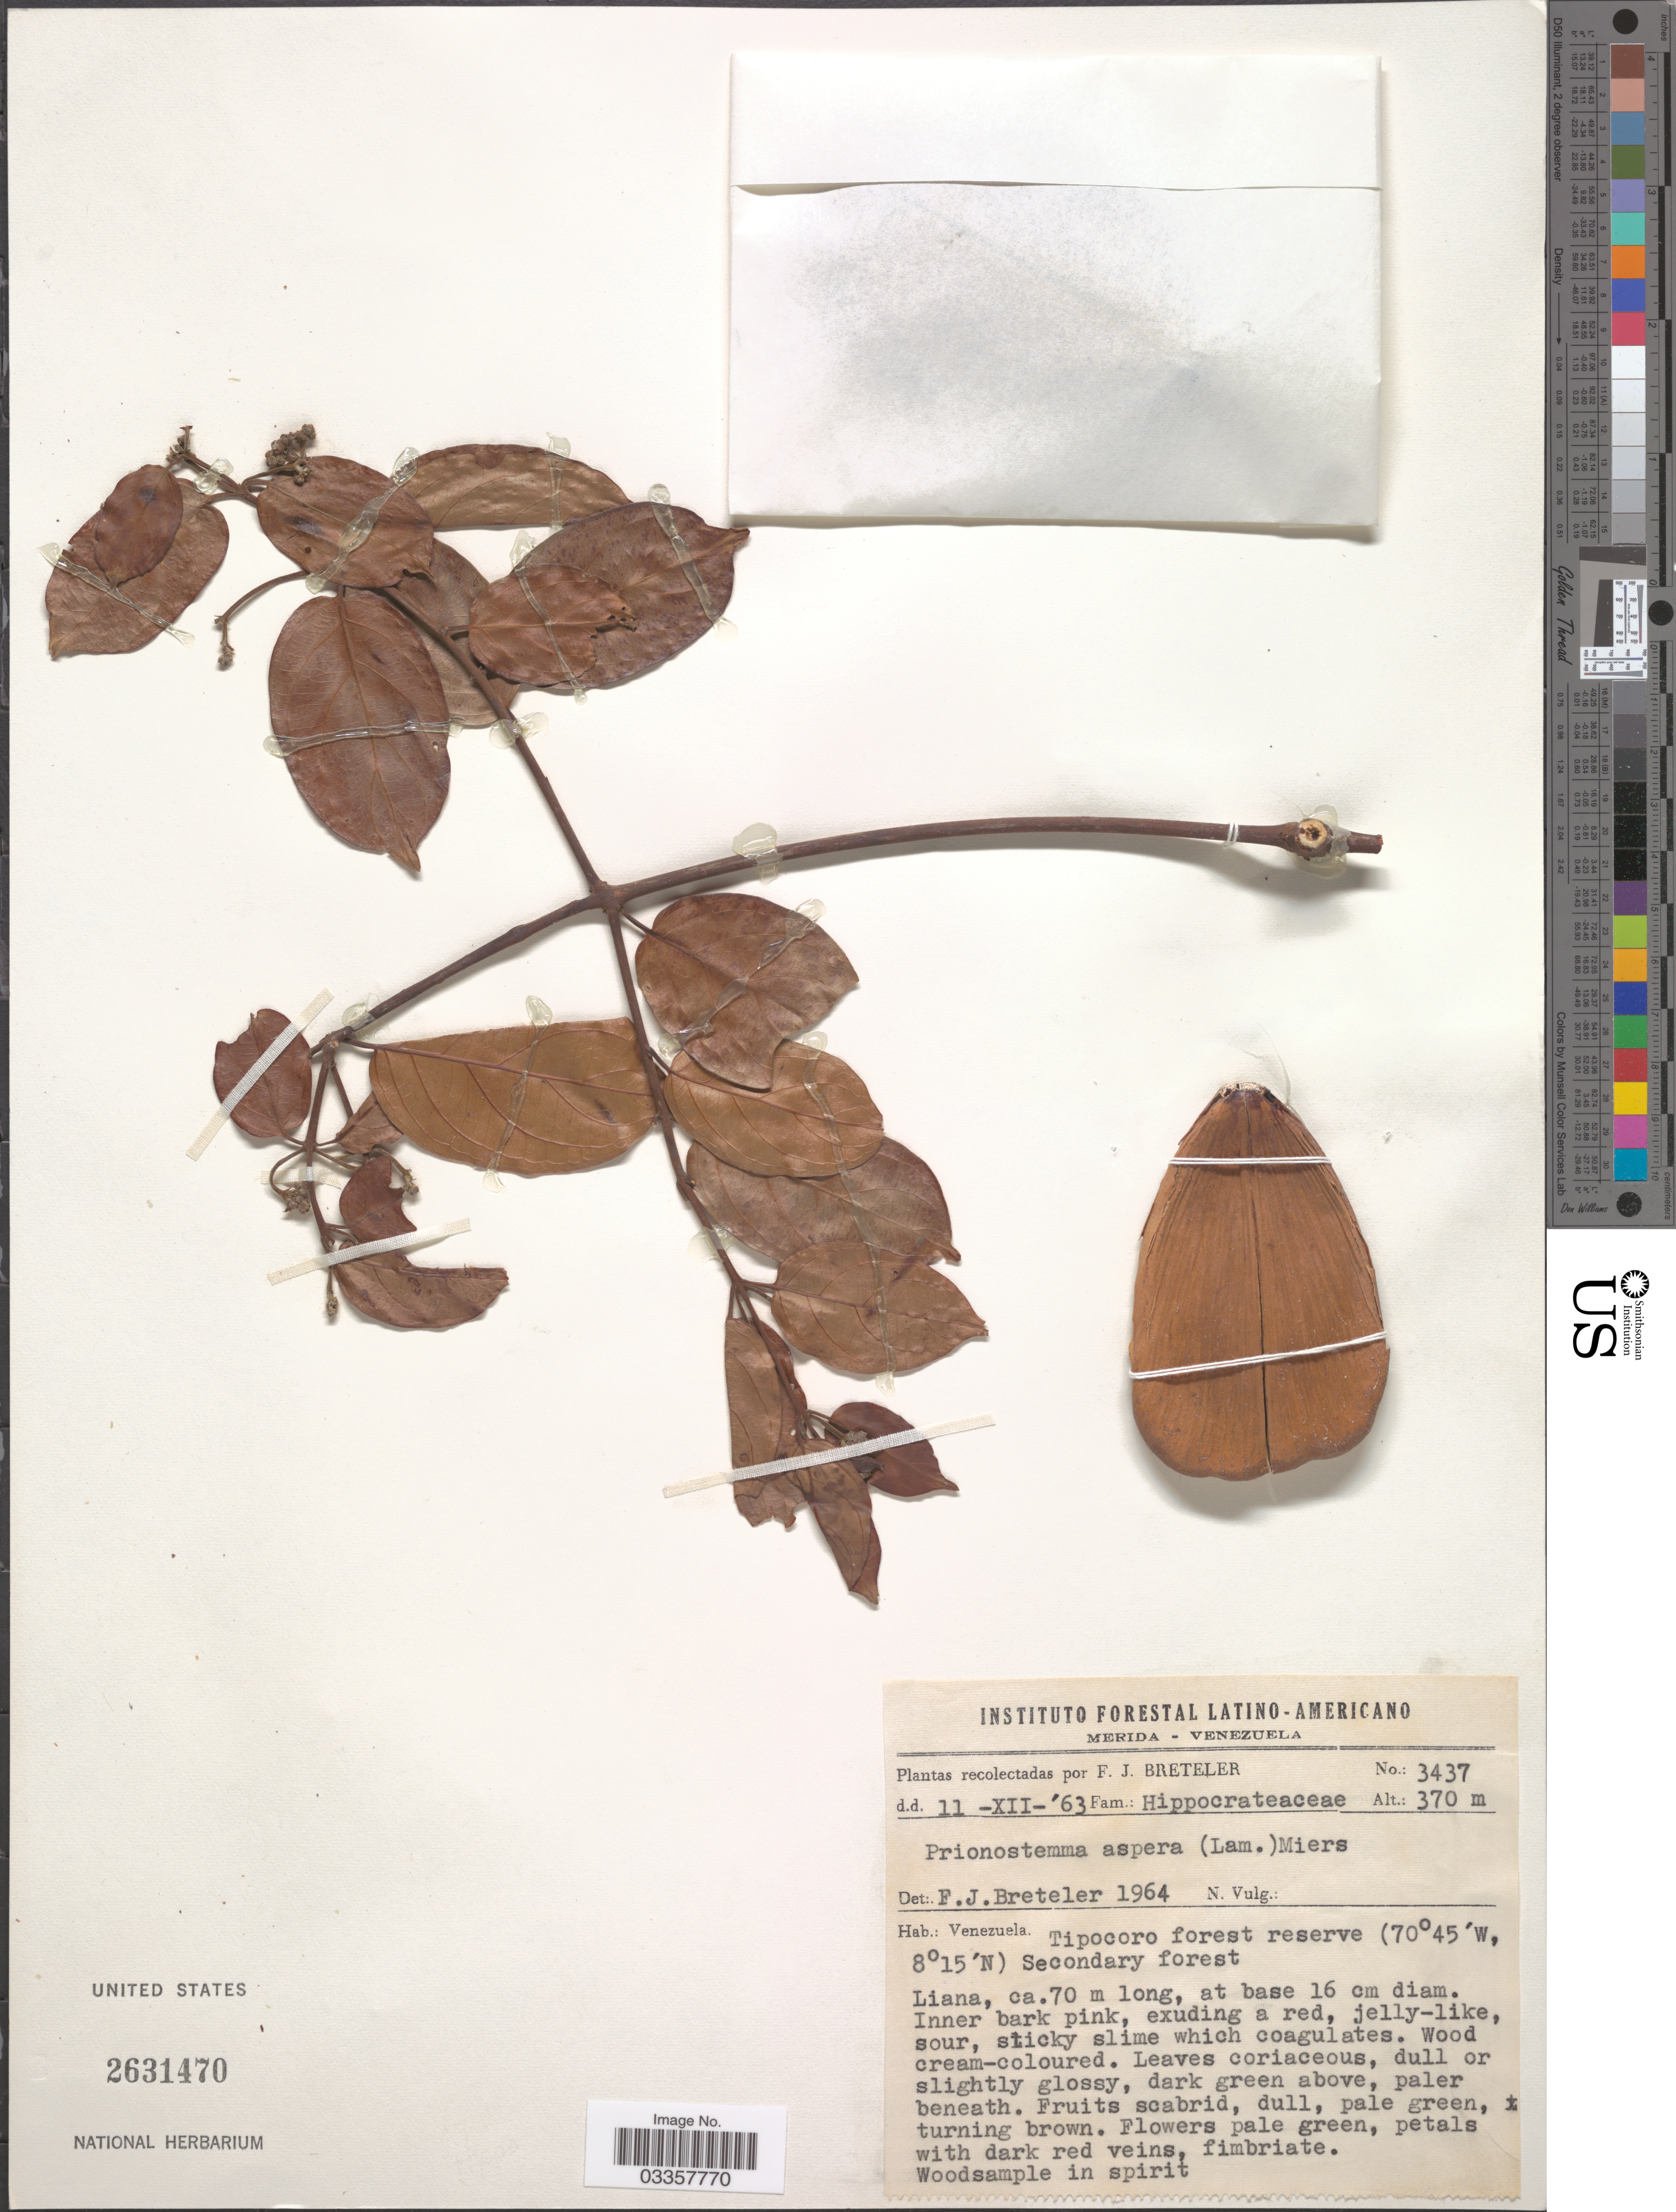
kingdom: Plantae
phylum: Tracheophyta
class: Magnoliopsida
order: Celastrales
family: Celastraceae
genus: Prionostemma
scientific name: Prionostemma aspera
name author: (Lam.) Miers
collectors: F. J. Breteler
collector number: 3437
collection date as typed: Transcribed d/m/y: 11/12/63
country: Venezuela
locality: Tipocoro forest reserve.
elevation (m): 370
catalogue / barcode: US 2631470